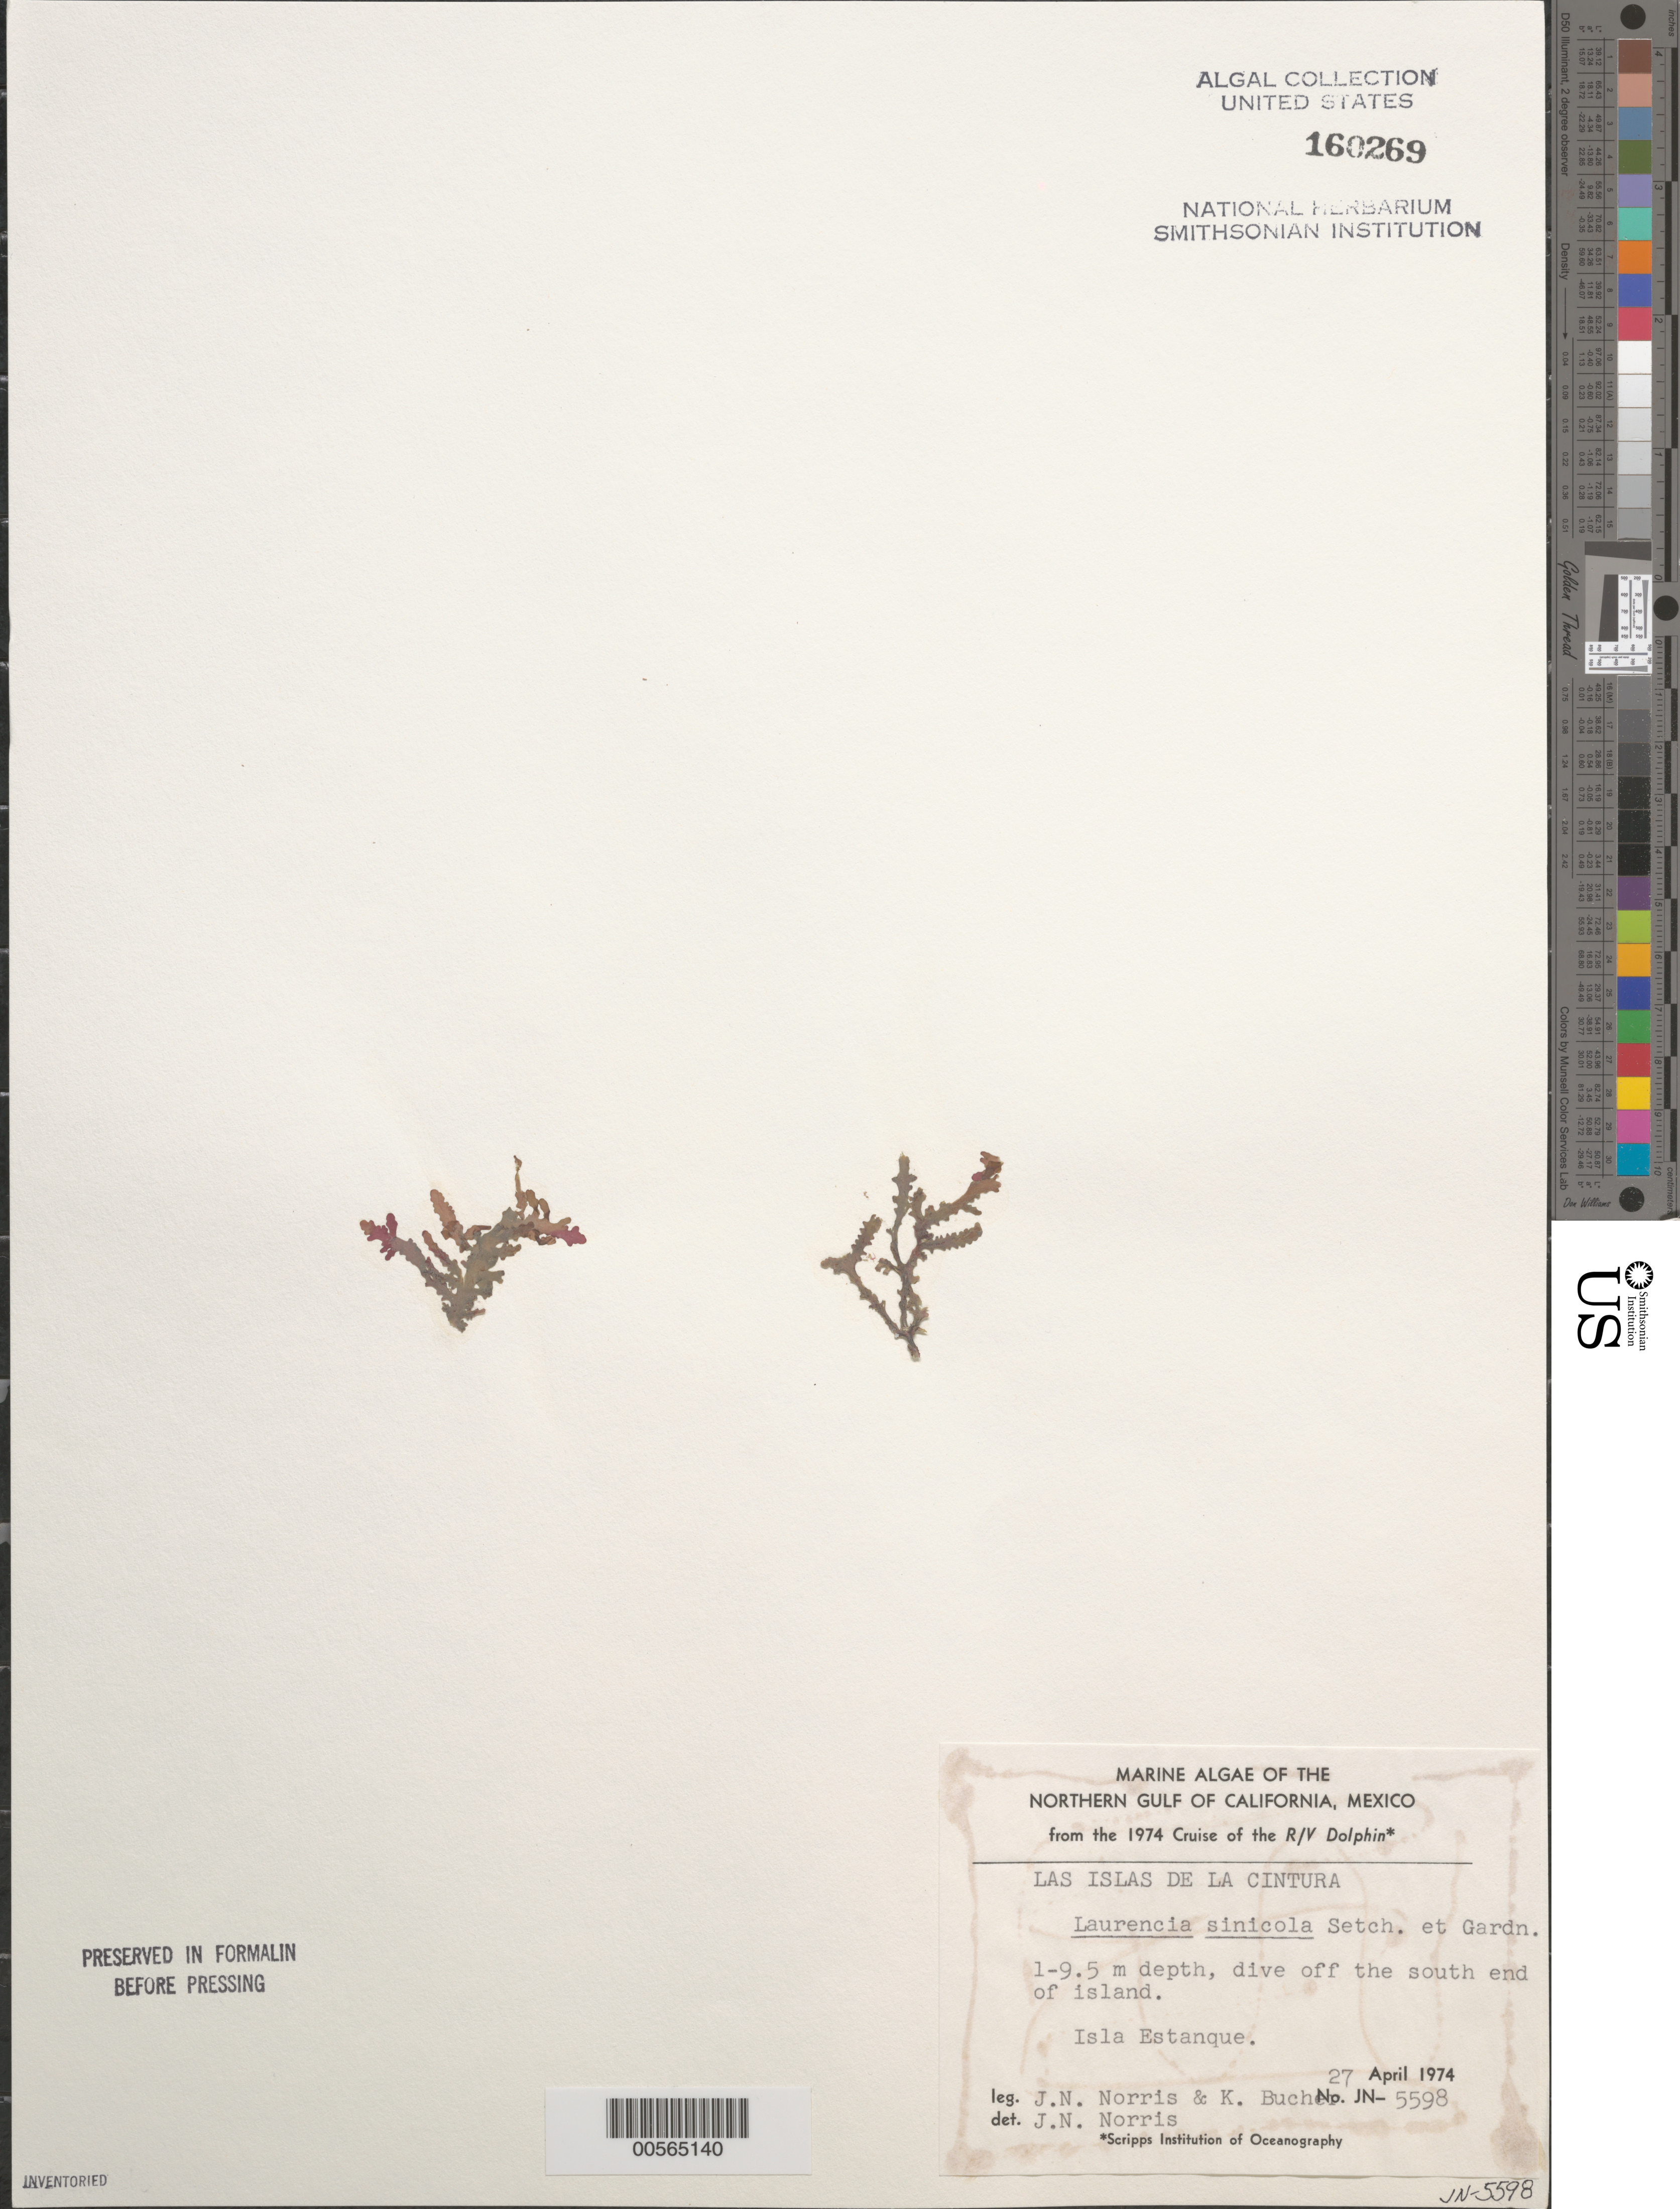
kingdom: Plantae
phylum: Rhodophyta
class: Florideophyceae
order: Ceramiales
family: Rhodomelaceae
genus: Osmundea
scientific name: Osmundea sinicola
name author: (Setchell & N.L. Gardner) K.W. Nam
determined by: Algae name updating Project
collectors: J. N. Norris & K. E. Bucher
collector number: JN-5598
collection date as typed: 27 Apr 1974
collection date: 1974-04-27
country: Mexico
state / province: Baja California Norte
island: Isla Estanque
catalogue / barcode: US 160269